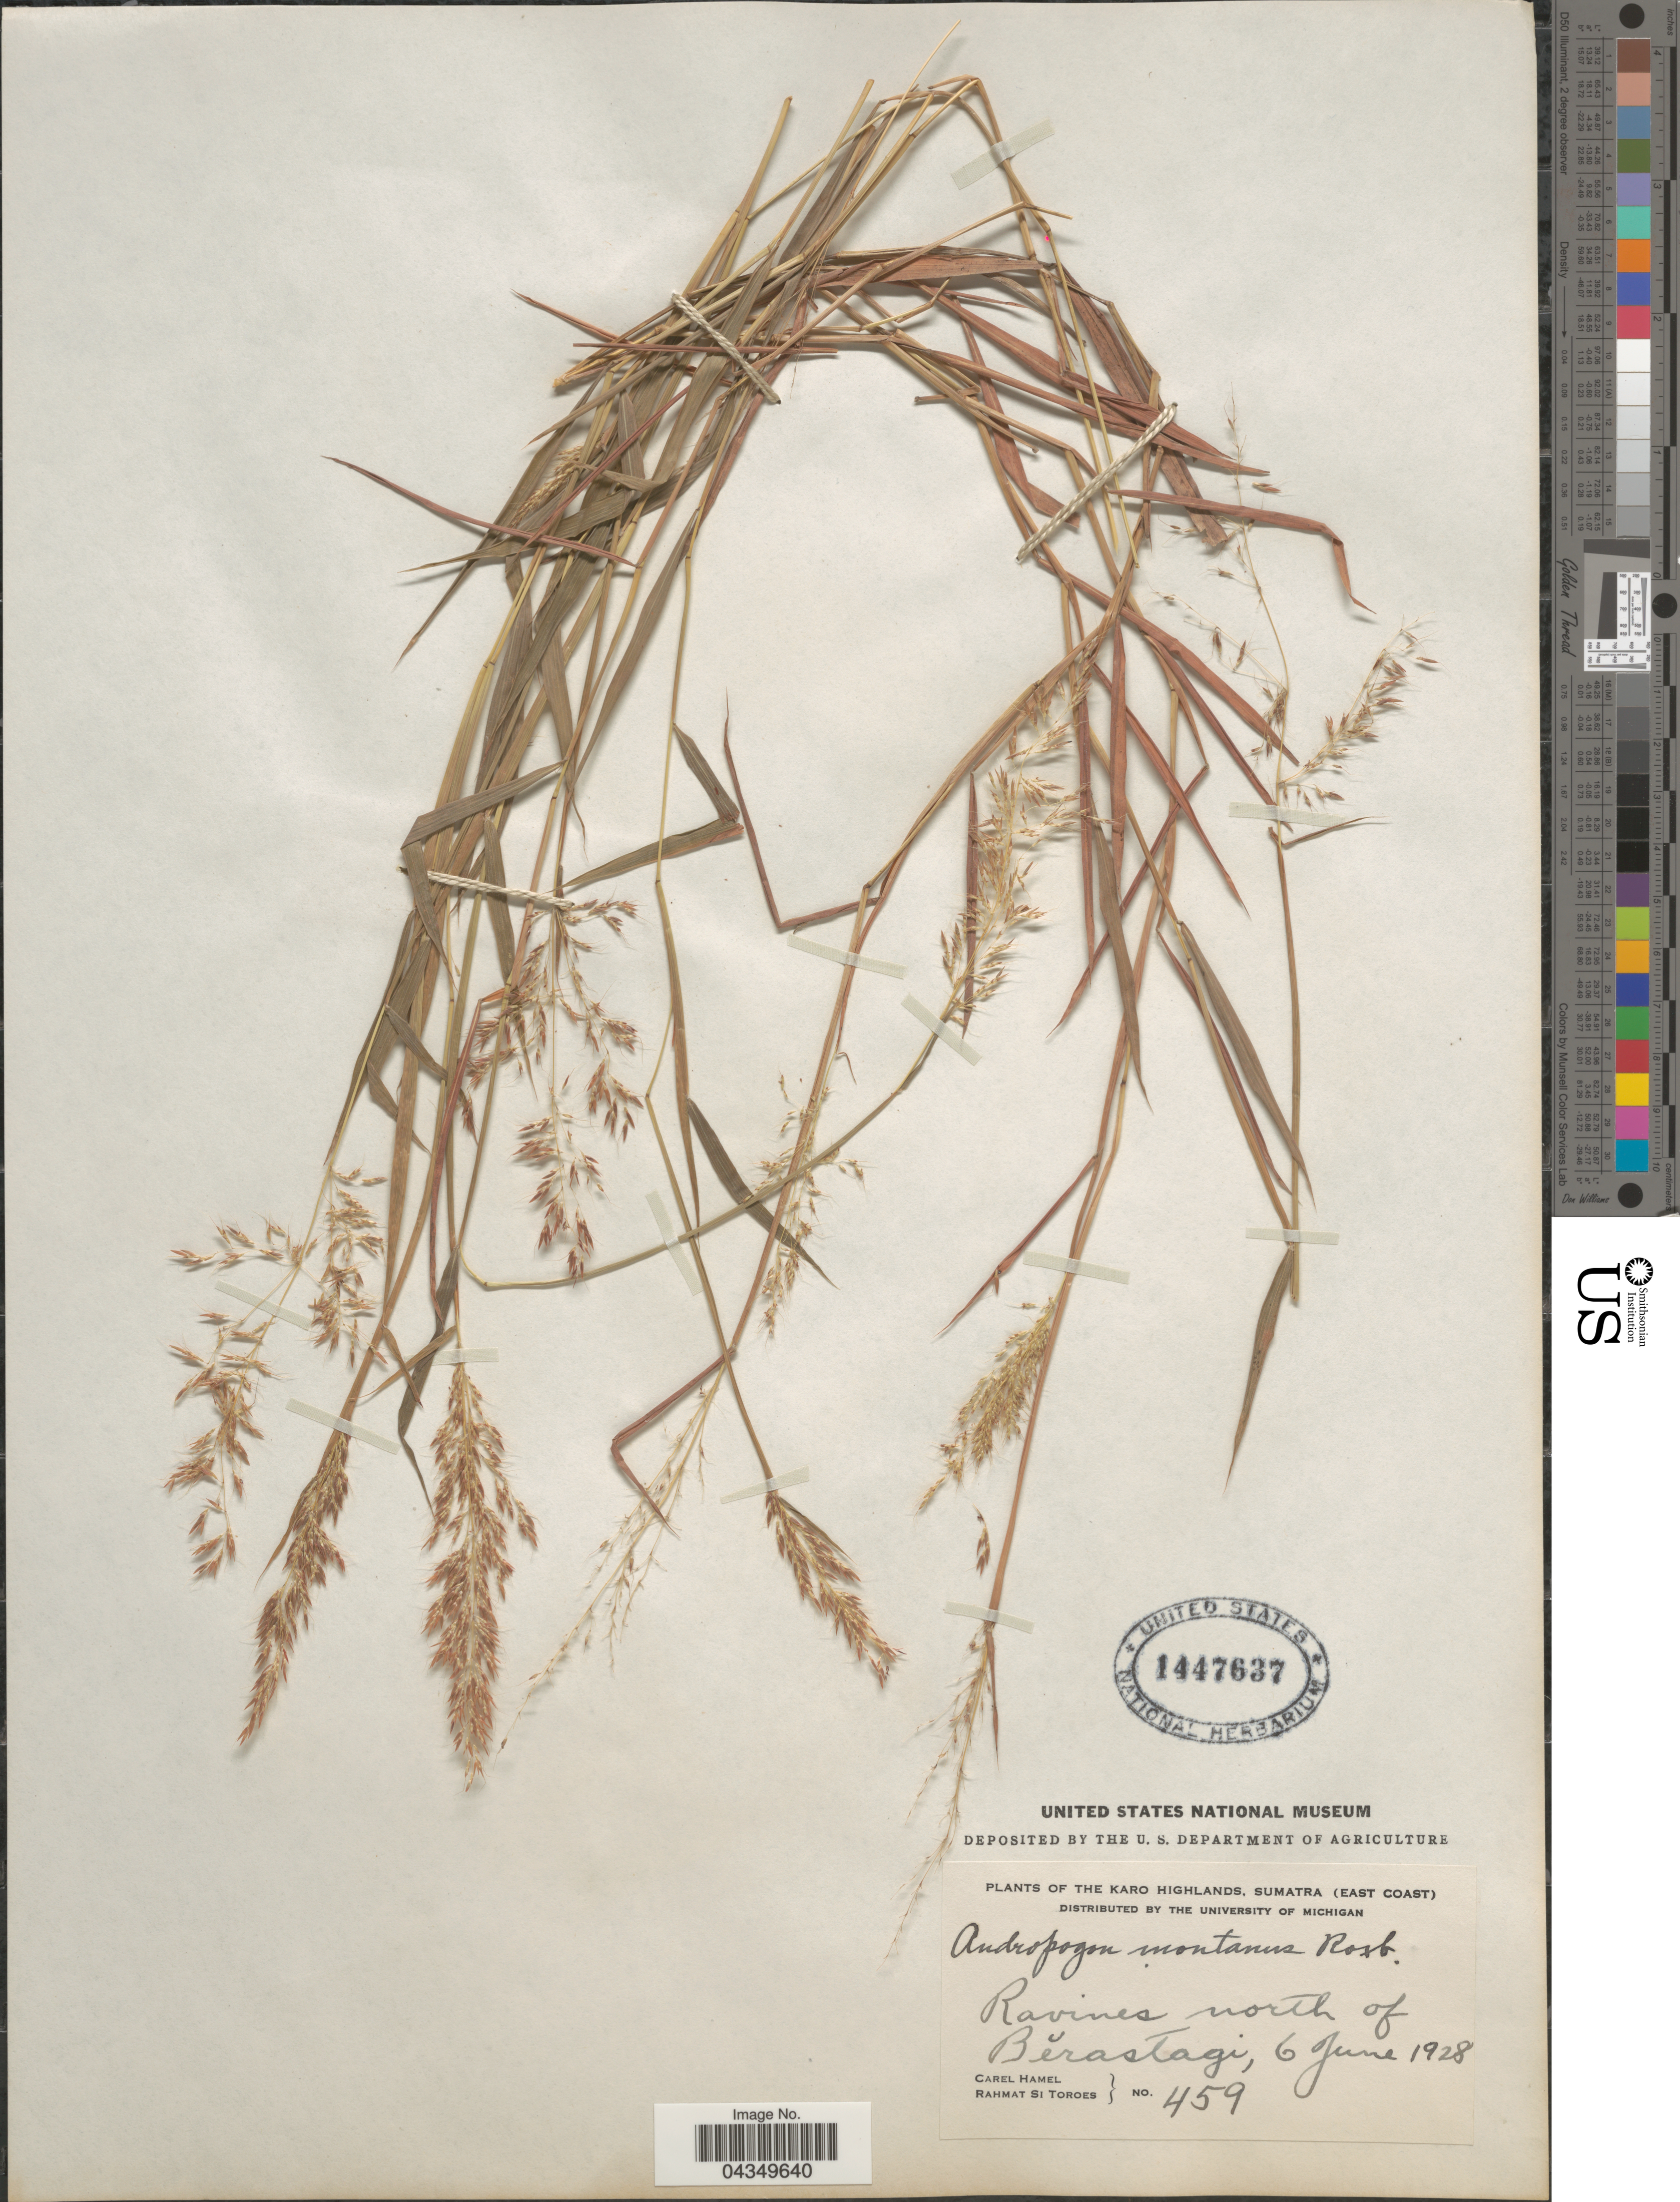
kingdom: Plantae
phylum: Tracheophyta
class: Liliopsida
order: Poales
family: Poaceae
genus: Capillipedium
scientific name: Capillipedium assimile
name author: (Steud.) A. Camus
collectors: C. Hamel & Rahmat Si Boeea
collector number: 459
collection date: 1928-06-06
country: Indonesia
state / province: Sumatra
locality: The Karo Highlands, Sumatra (East Coast). Ravines north of Bĕrastagi.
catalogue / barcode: US 1447637